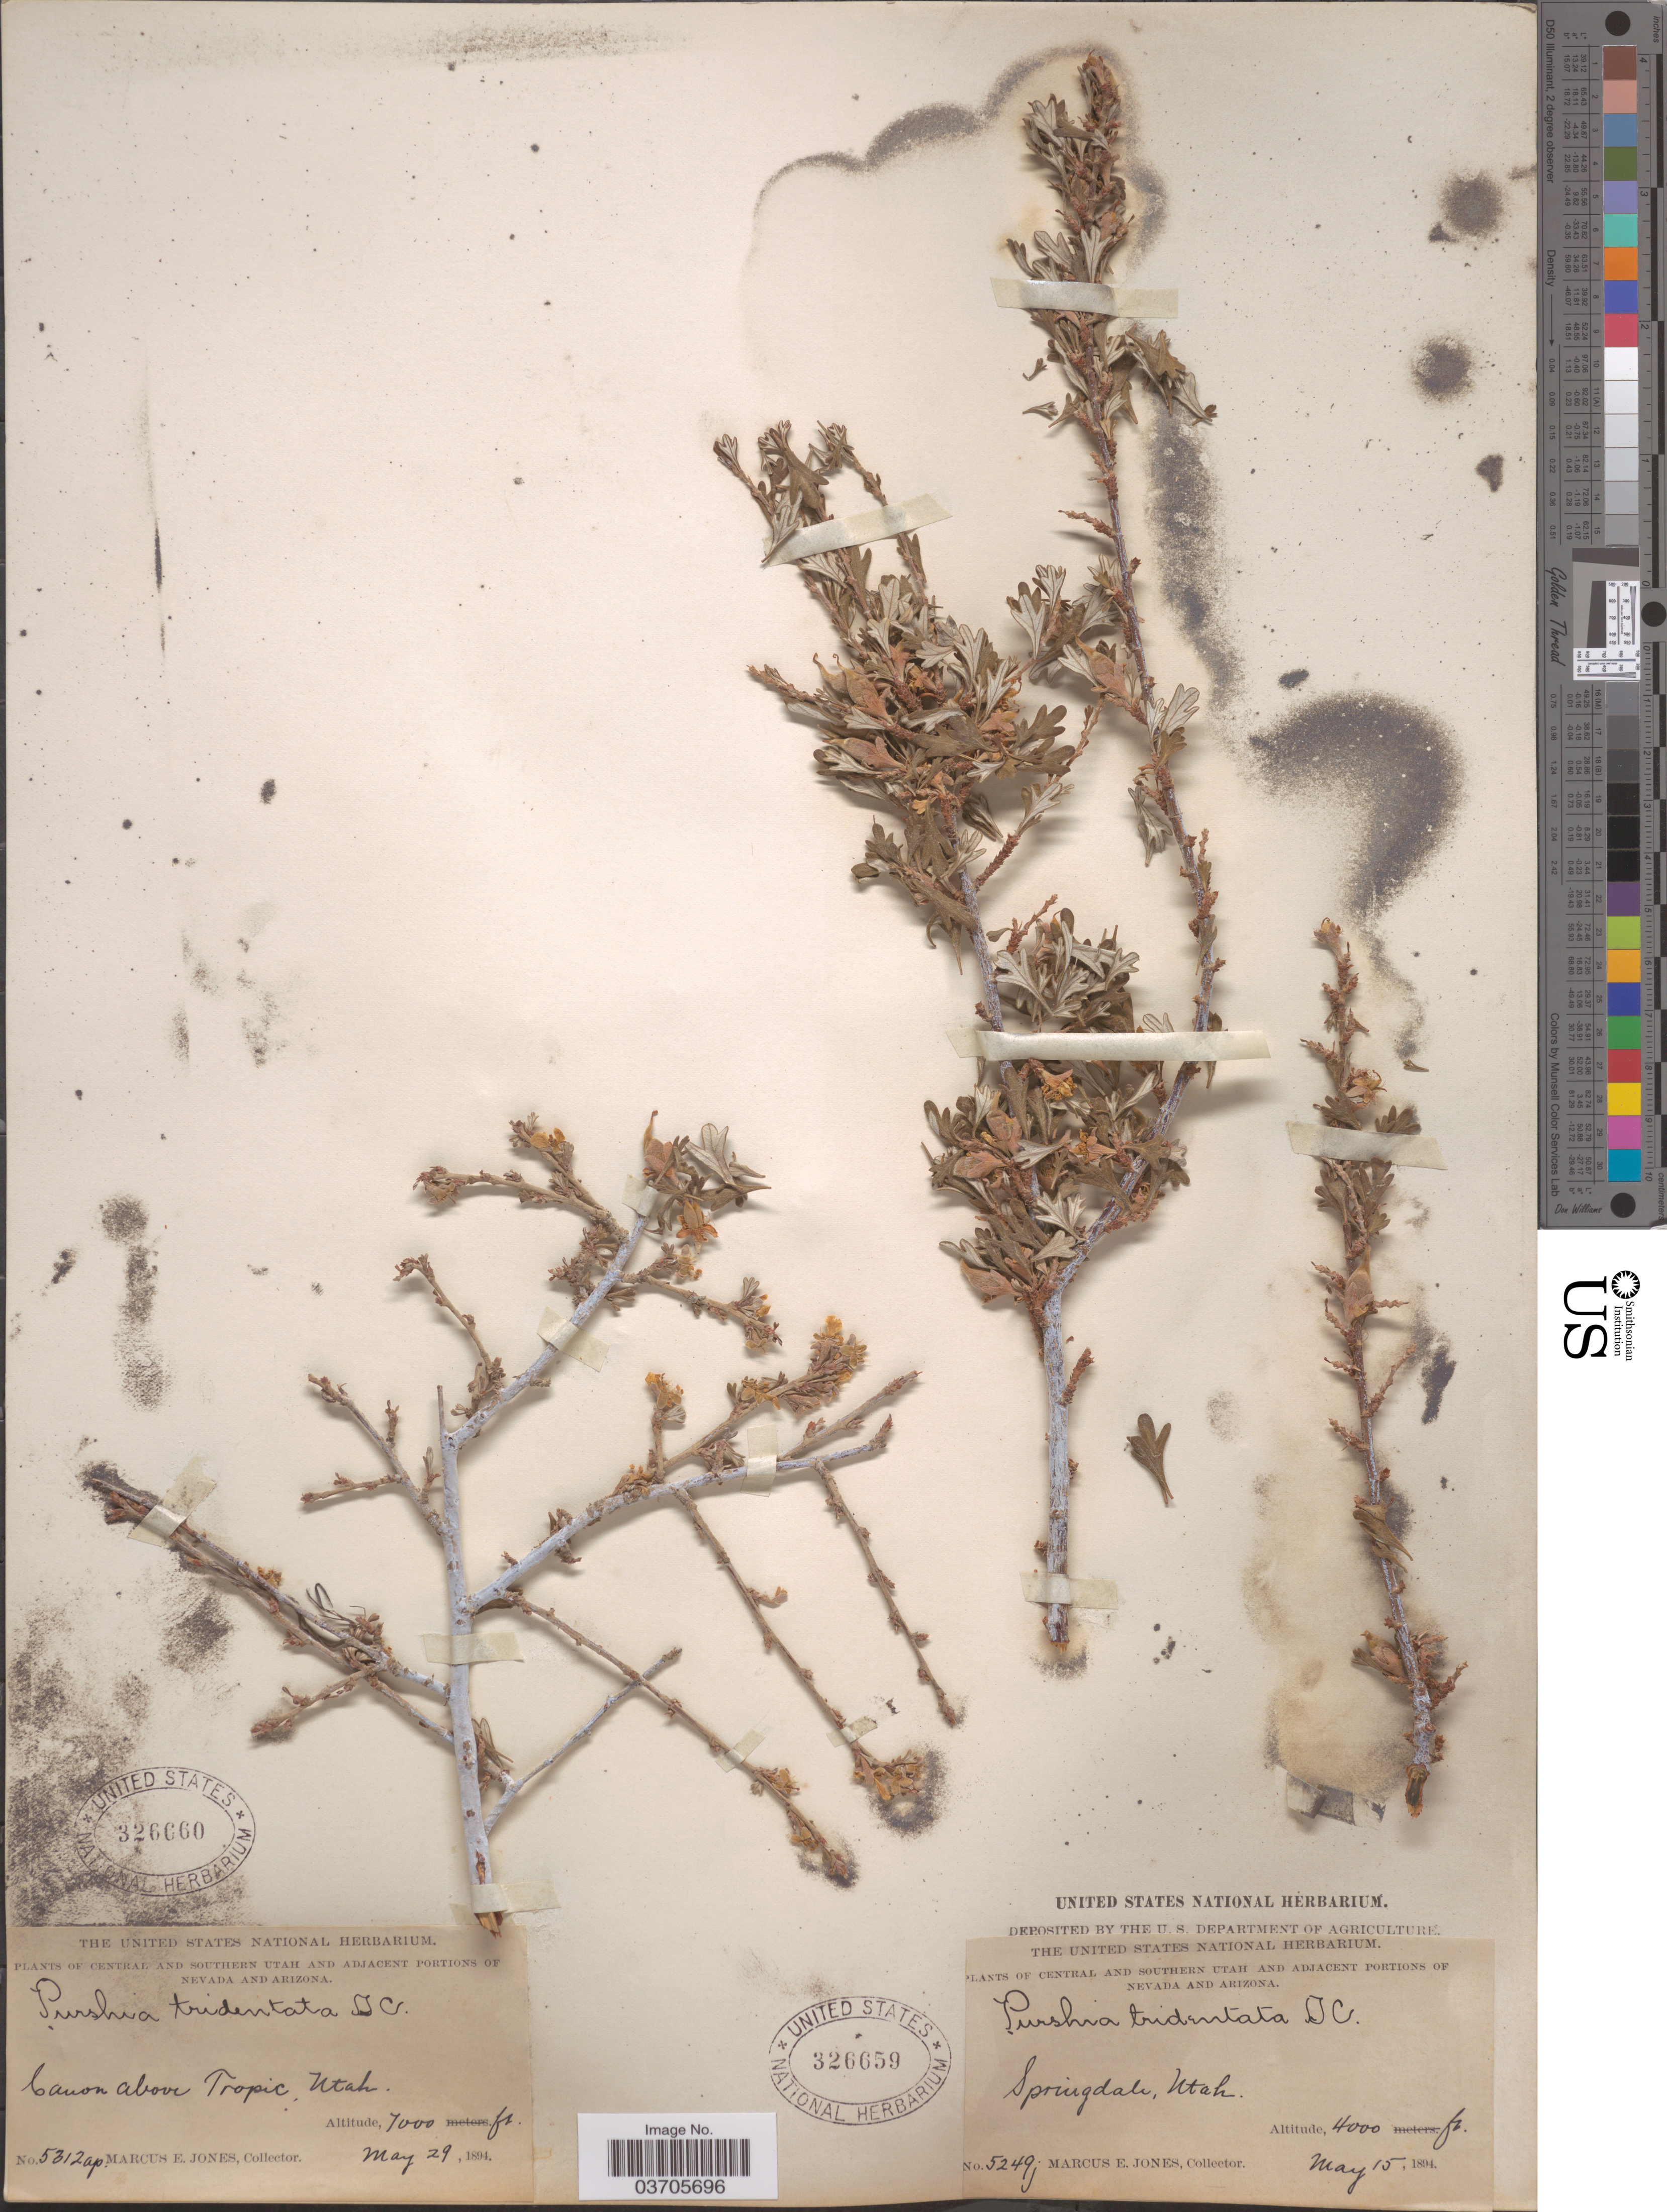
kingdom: Plantae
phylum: Tracheophyta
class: Magnoliopsida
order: Rosales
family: Rosaceae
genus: Purshia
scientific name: Purshia tridentata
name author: (Pursh) DC.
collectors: M. E. Jones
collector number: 5312ap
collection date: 1894-05-29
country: United States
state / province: Utah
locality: Central and Southern Utah. Canon above Tropic.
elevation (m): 2134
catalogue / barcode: US 326660